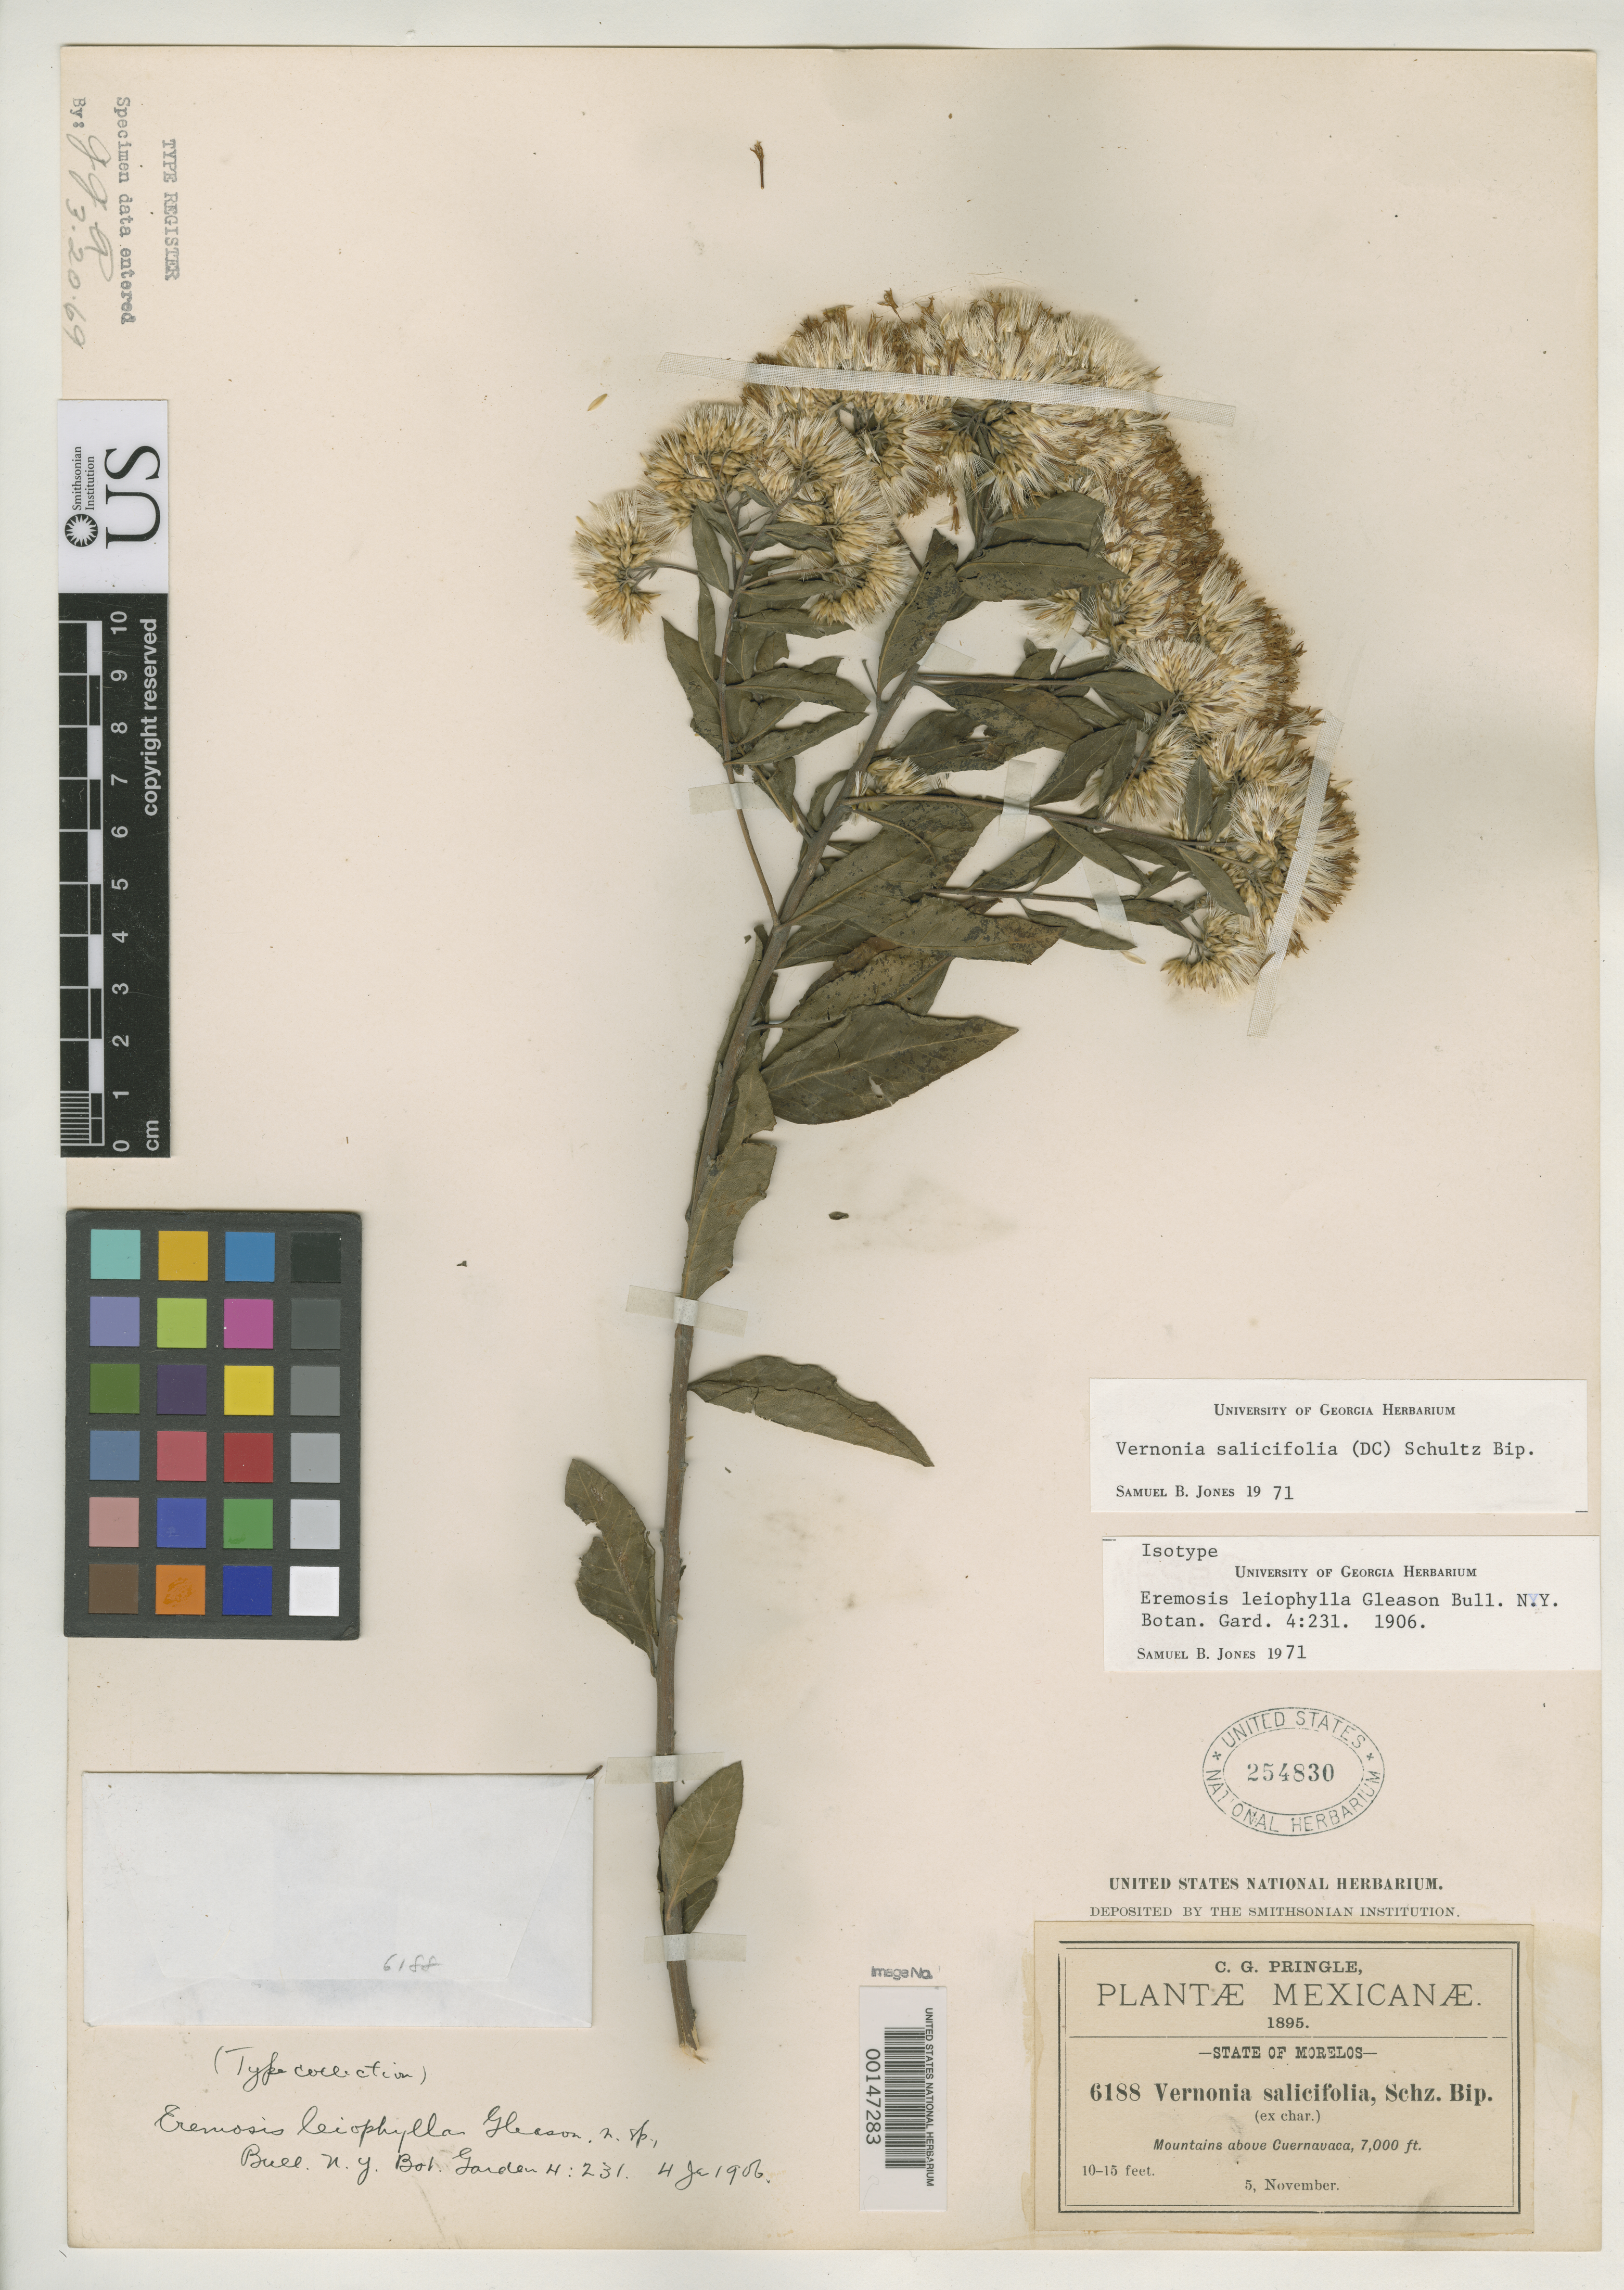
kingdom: Plantae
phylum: Tracheophyta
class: Magnoliopsida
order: Asterales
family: Asteraceae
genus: Eremosis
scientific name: Eremosis leiophylla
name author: Gleason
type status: Isotype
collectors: C. G. Pringle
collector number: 6188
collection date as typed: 05 Nov 1895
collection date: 1895-11-05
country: Mexico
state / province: Morelos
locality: Above Cuernavaca.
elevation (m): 2134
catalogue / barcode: US 254830